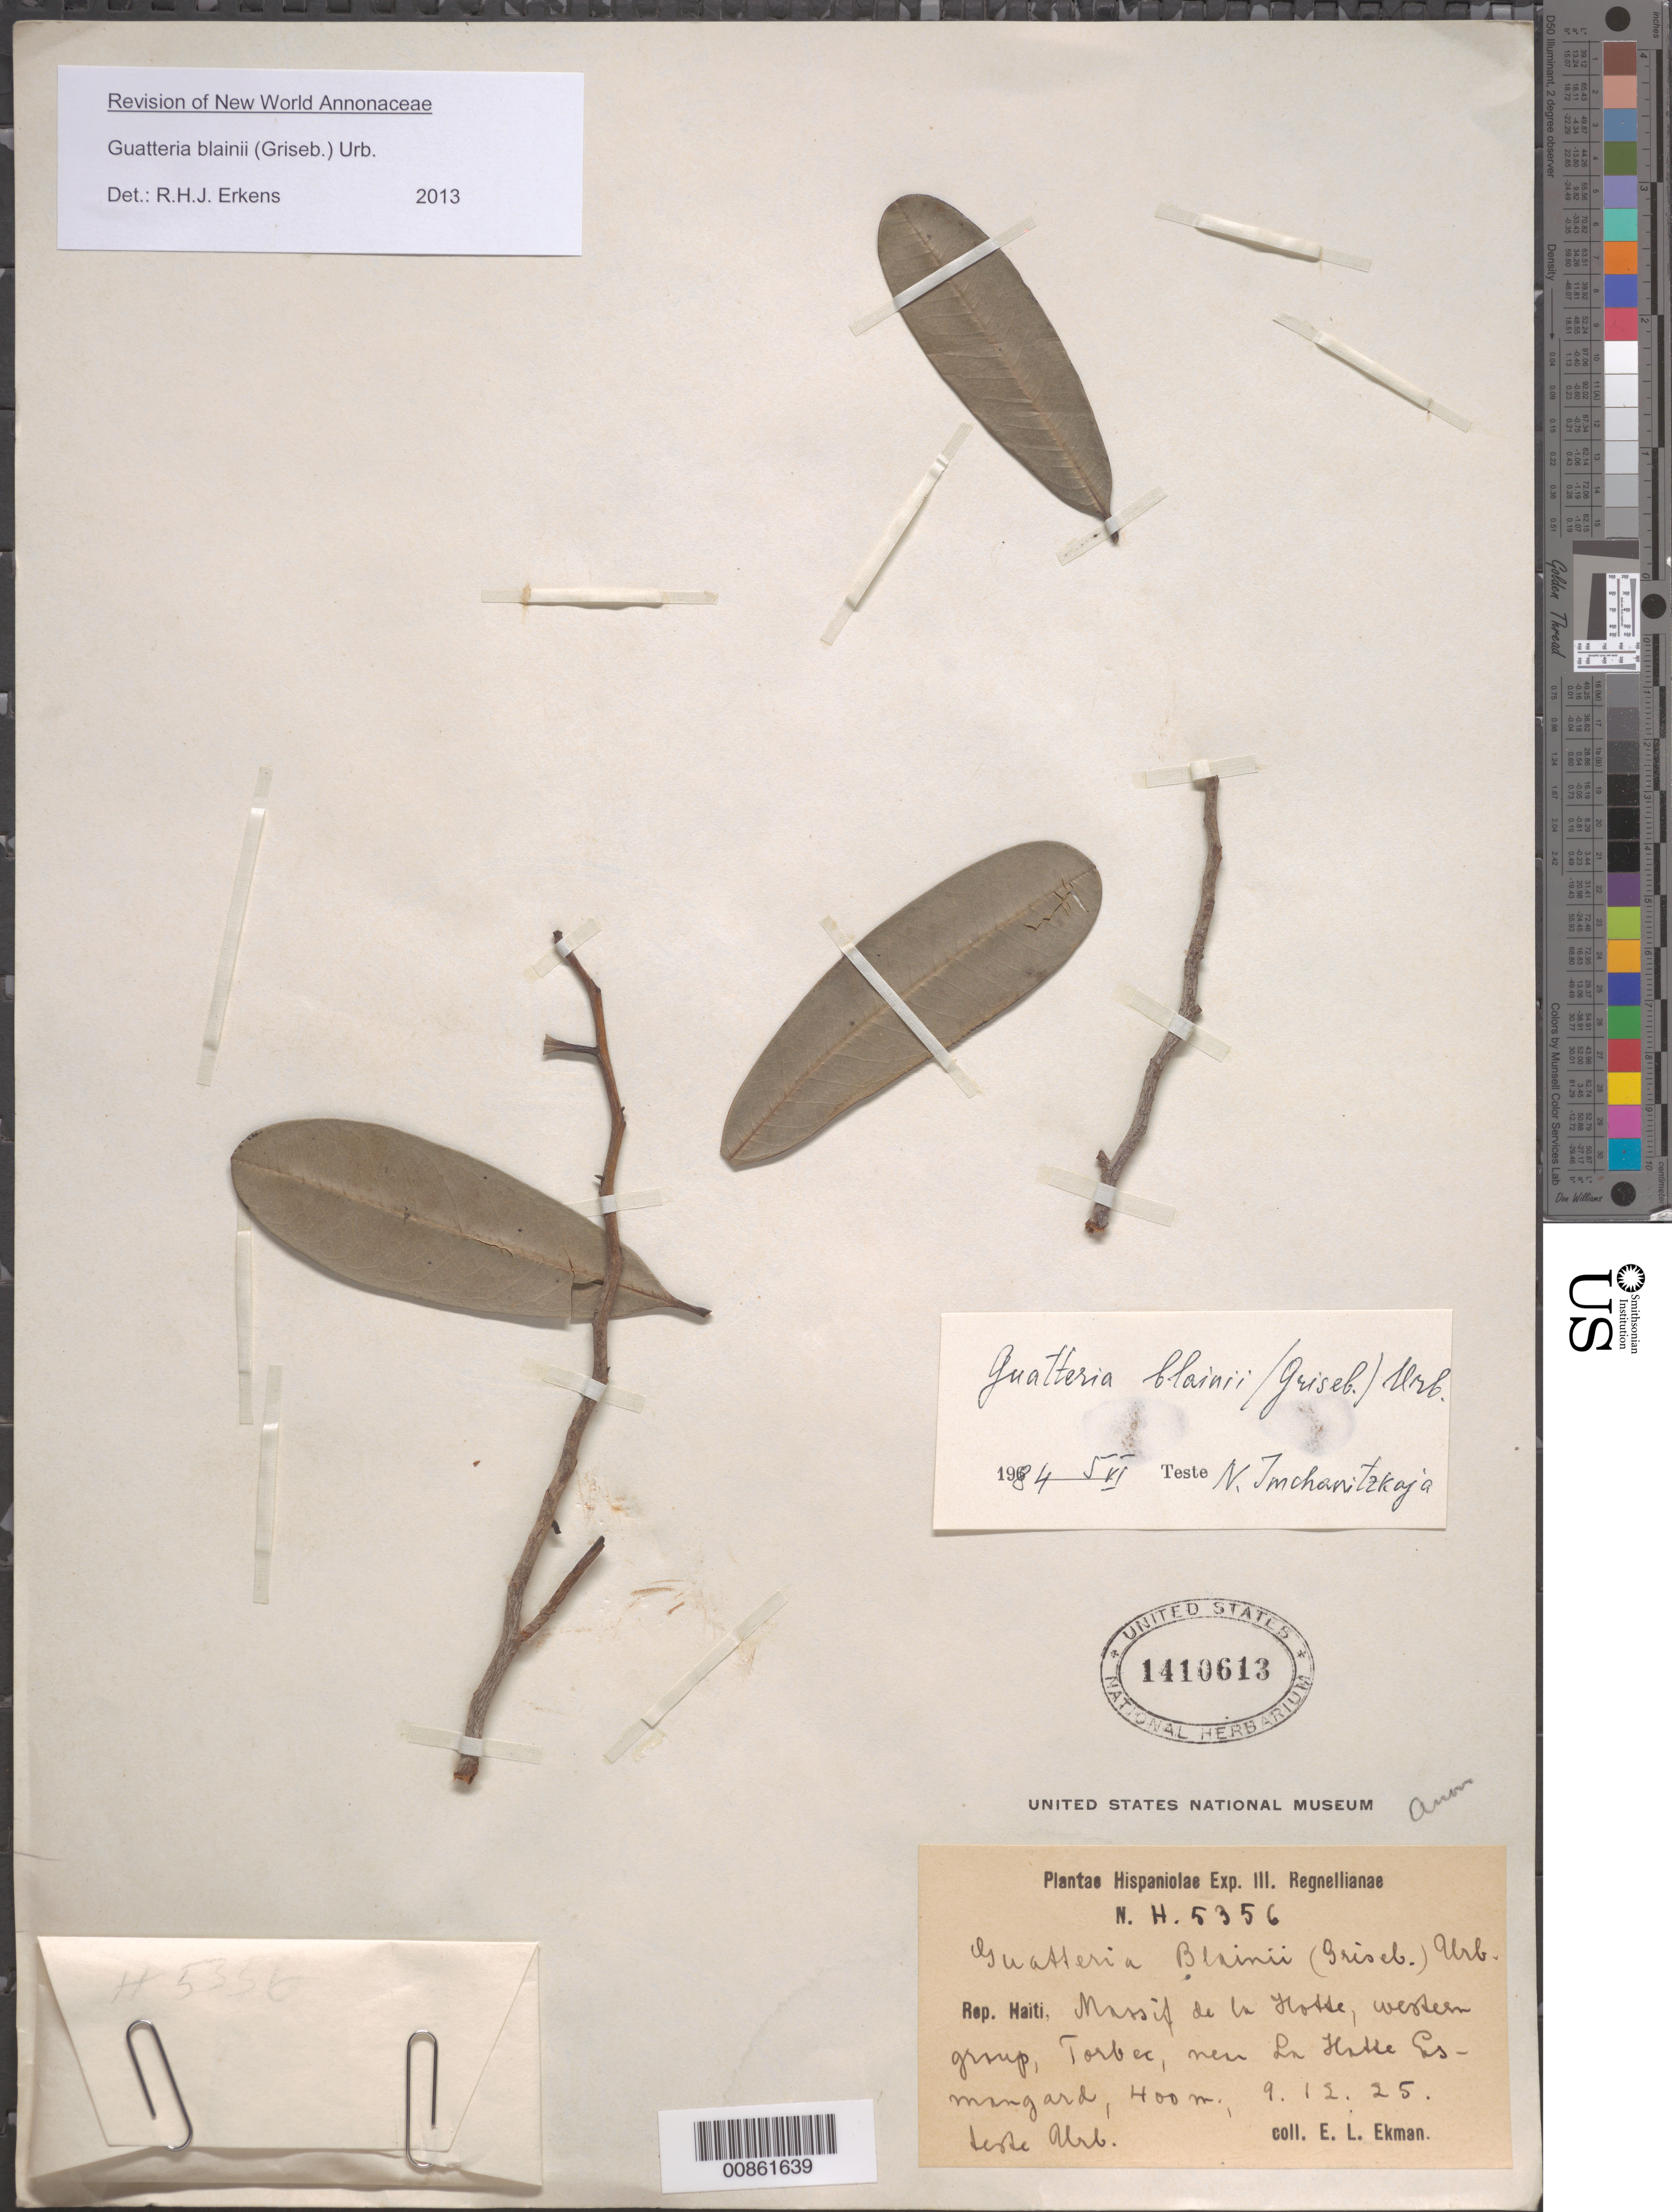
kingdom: Plantae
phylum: Tracheophyta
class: Magnoliopsida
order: Magnoliales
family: Annonaceae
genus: Guatteria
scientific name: Guatteria blainii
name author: (Griseb.) Urb.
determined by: Erkens, R. H. J.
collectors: E. L. Ekman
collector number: H 5356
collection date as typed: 12 Sep 1925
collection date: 1925-09-12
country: Haiti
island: Hispaniola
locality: Massif de la Hotte, western group, Torbec, near La Hotte Esmangard.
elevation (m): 400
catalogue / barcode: US 1410613